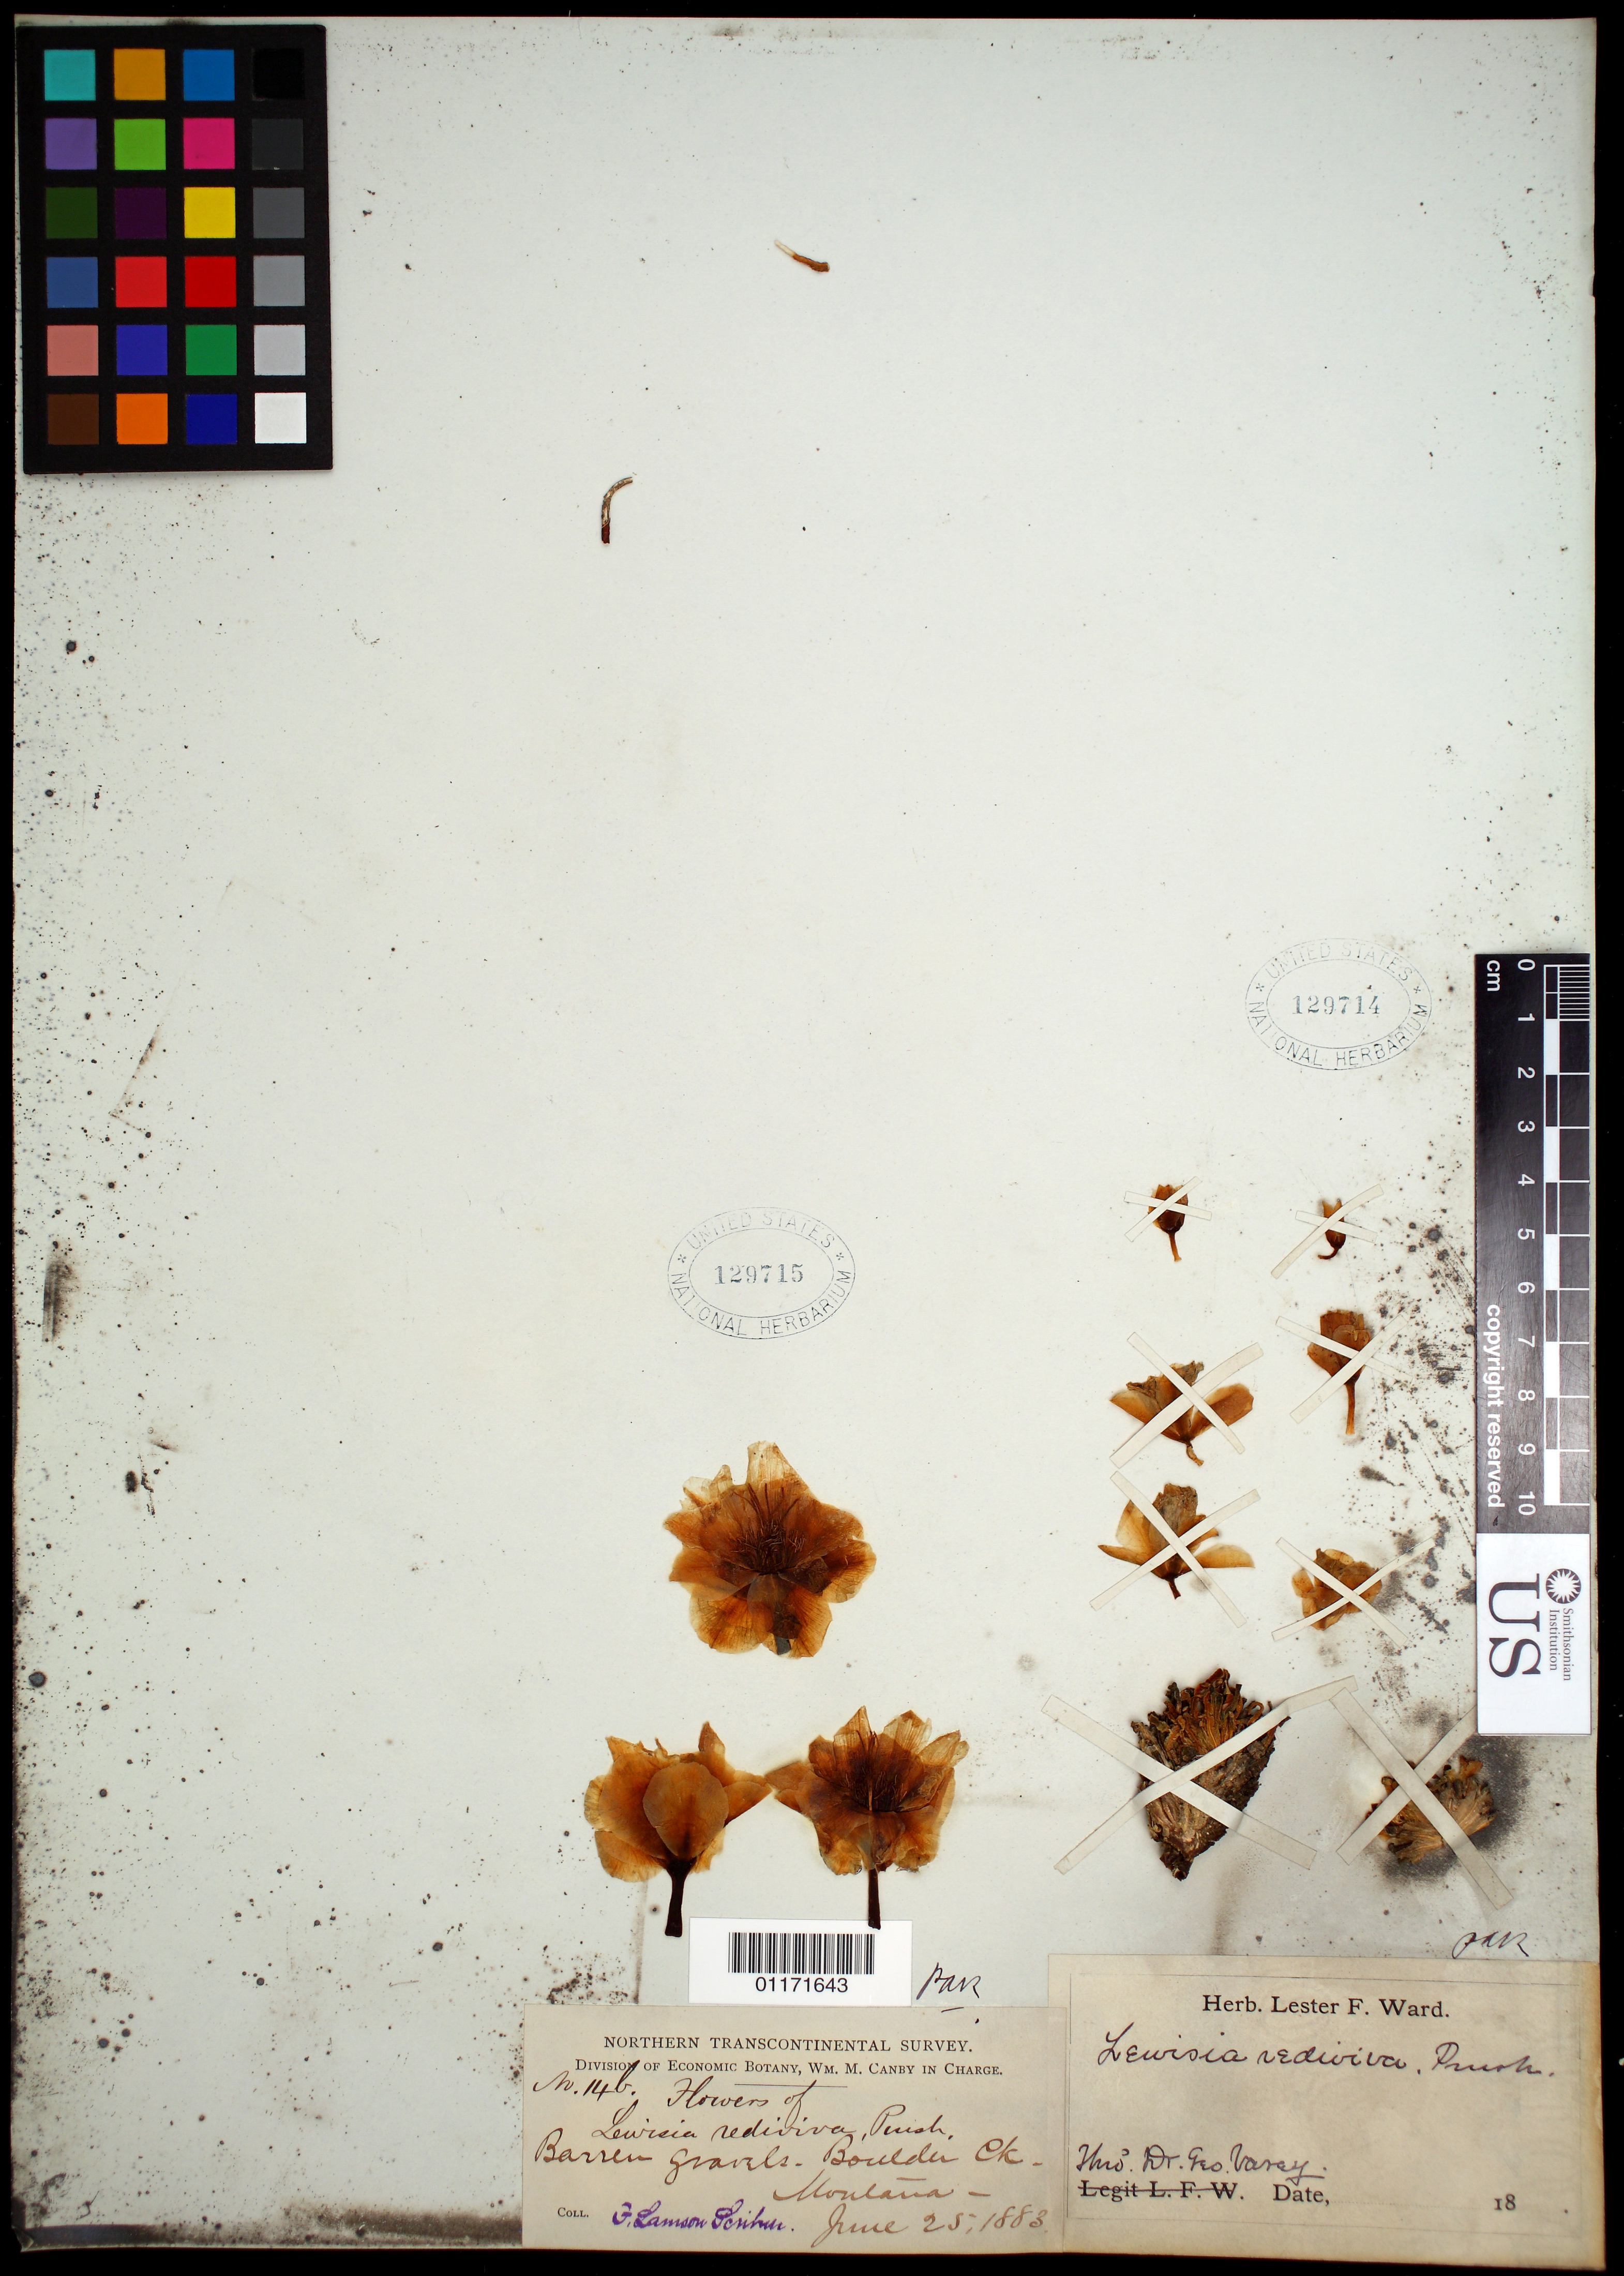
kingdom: Plantae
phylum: Tracheophyta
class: Magnoliopsida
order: Caryophyllales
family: Montiaceae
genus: Lewisia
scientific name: Lewisia rediviva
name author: Pursh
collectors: F. L. Scribner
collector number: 14b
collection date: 1883-06-25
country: United States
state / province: Montana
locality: Boulder Creek.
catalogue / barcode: US 129715